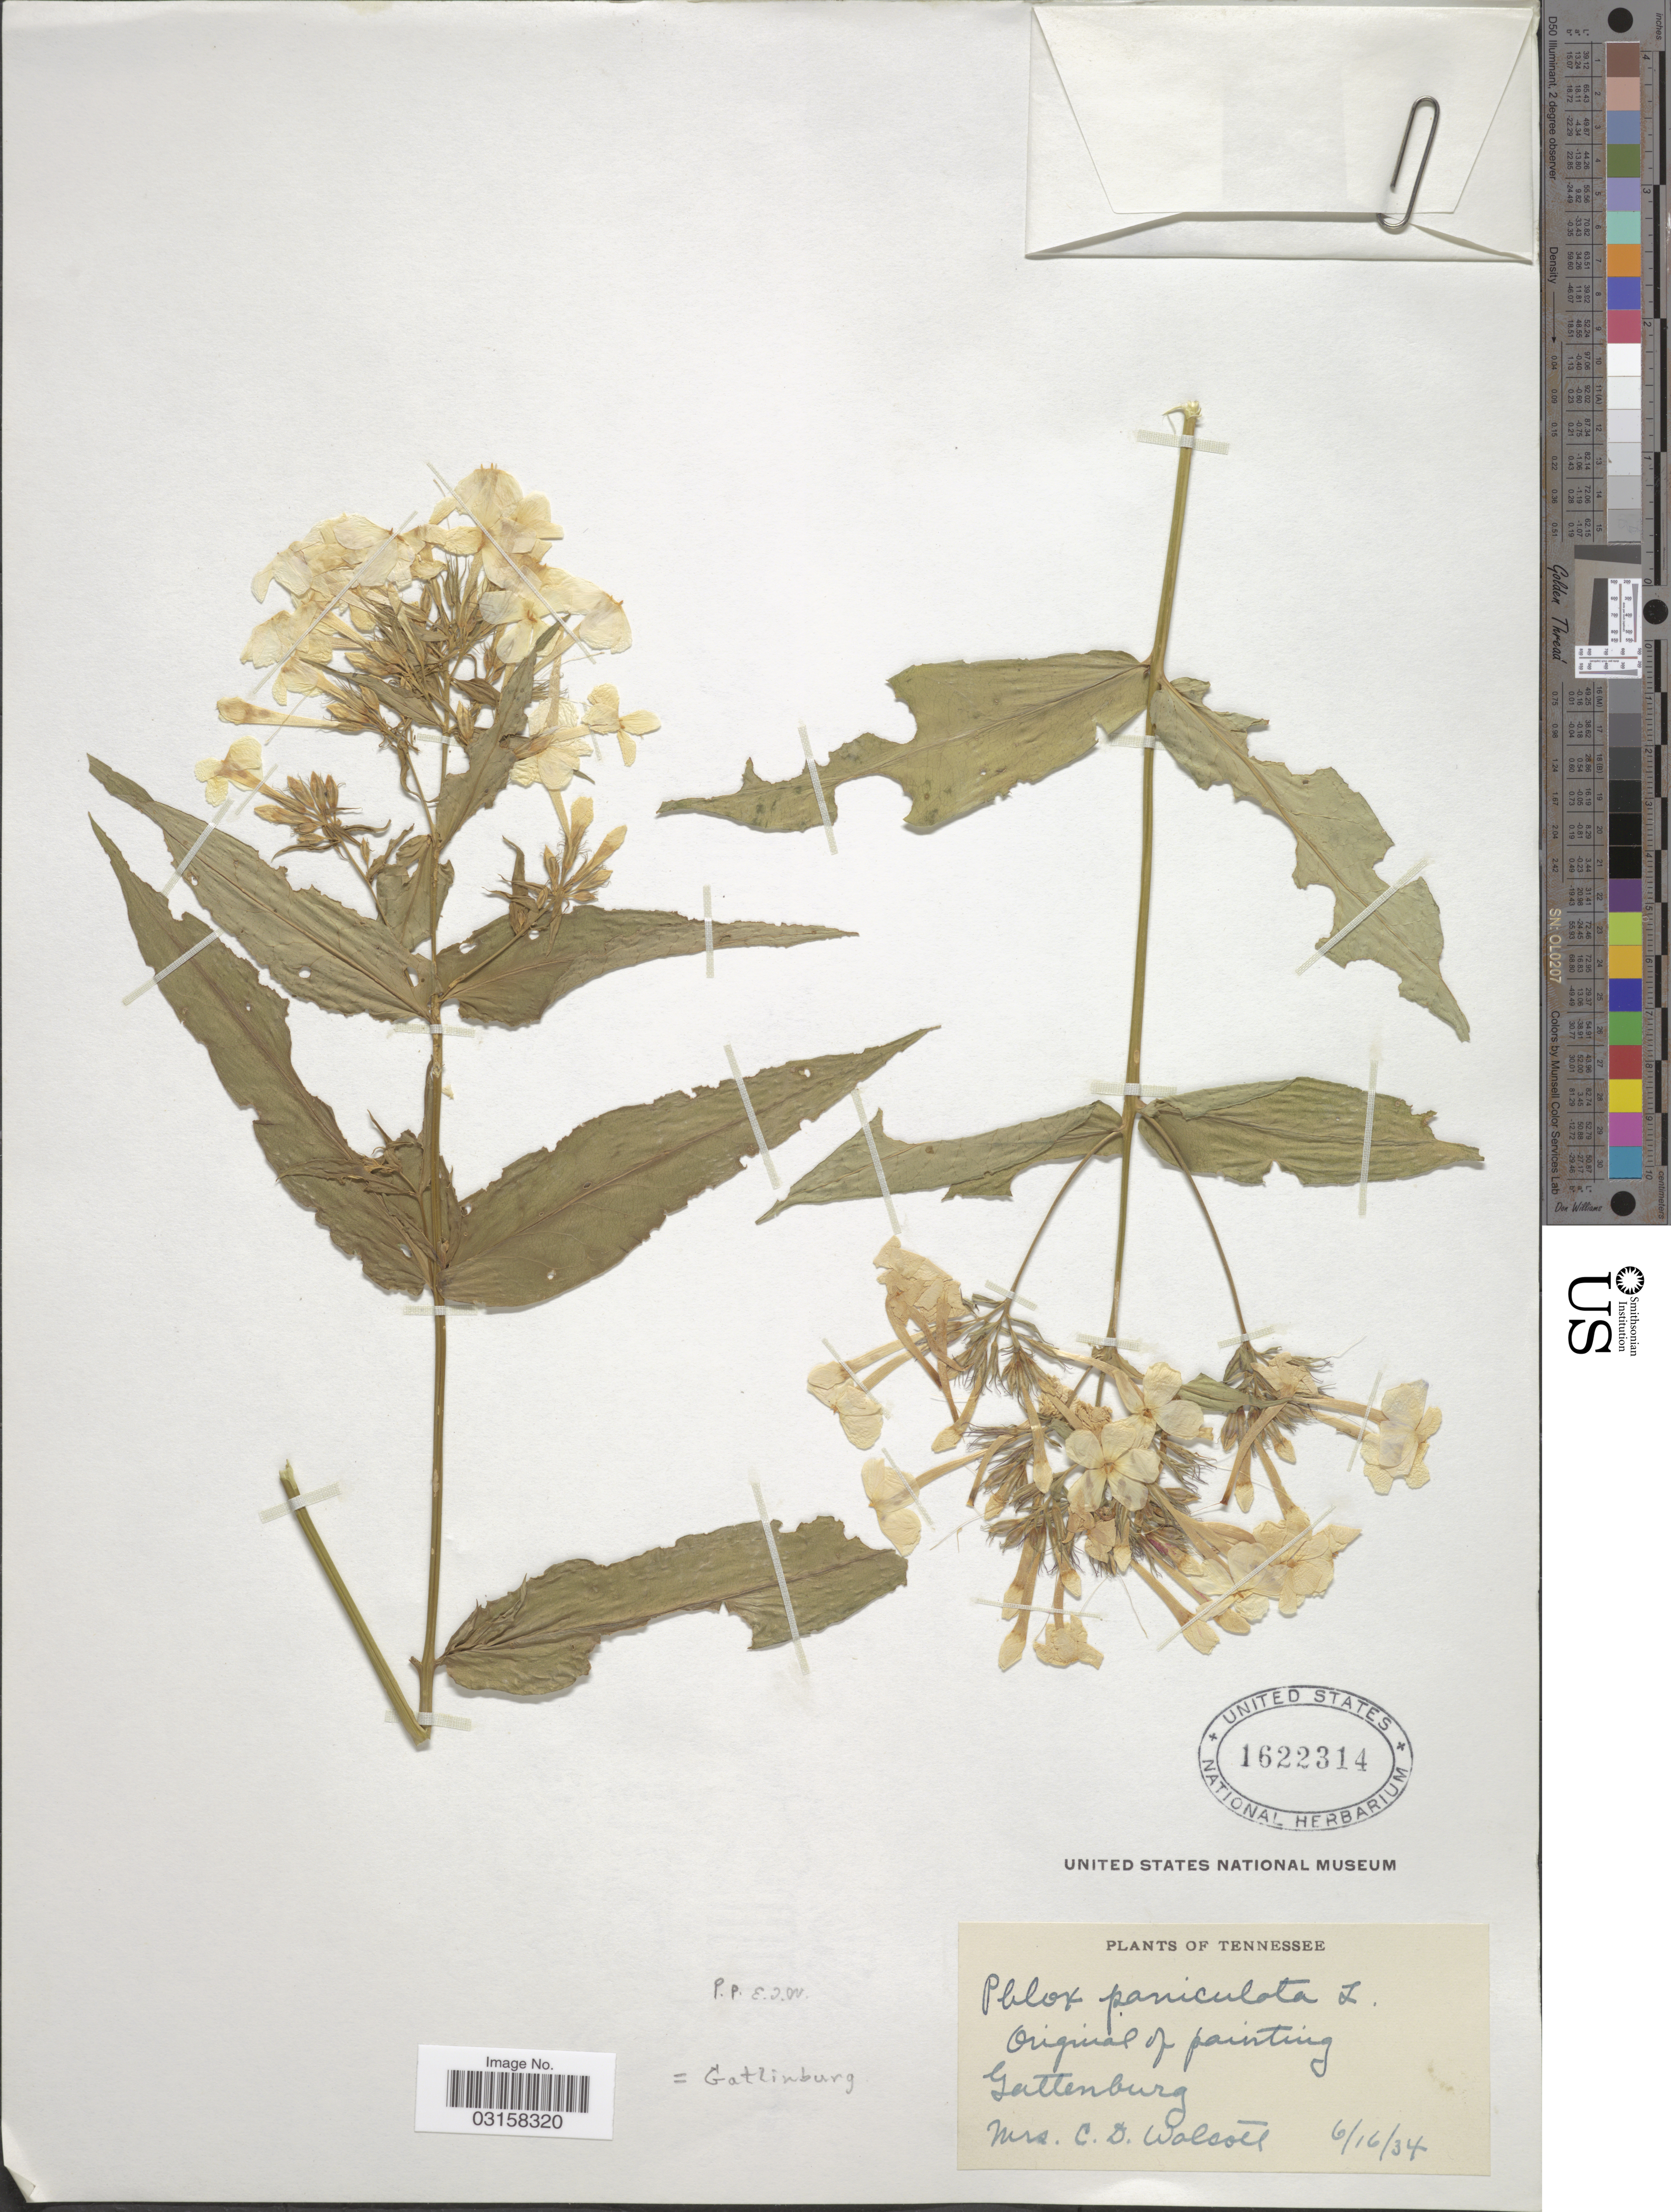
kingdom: Plantae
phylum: Tracheophyta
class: Magnoliopsida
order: Ericales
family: Polemoniaceae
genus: Phlox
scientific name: Phlox paniculata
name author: L.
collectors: C. Wolcott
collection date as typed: Transcribed d/m/y: 16/6/34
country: United States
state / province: Tennessee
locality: Original of painting [unsure placement] Gatlinburg.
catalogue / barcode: US 1622314